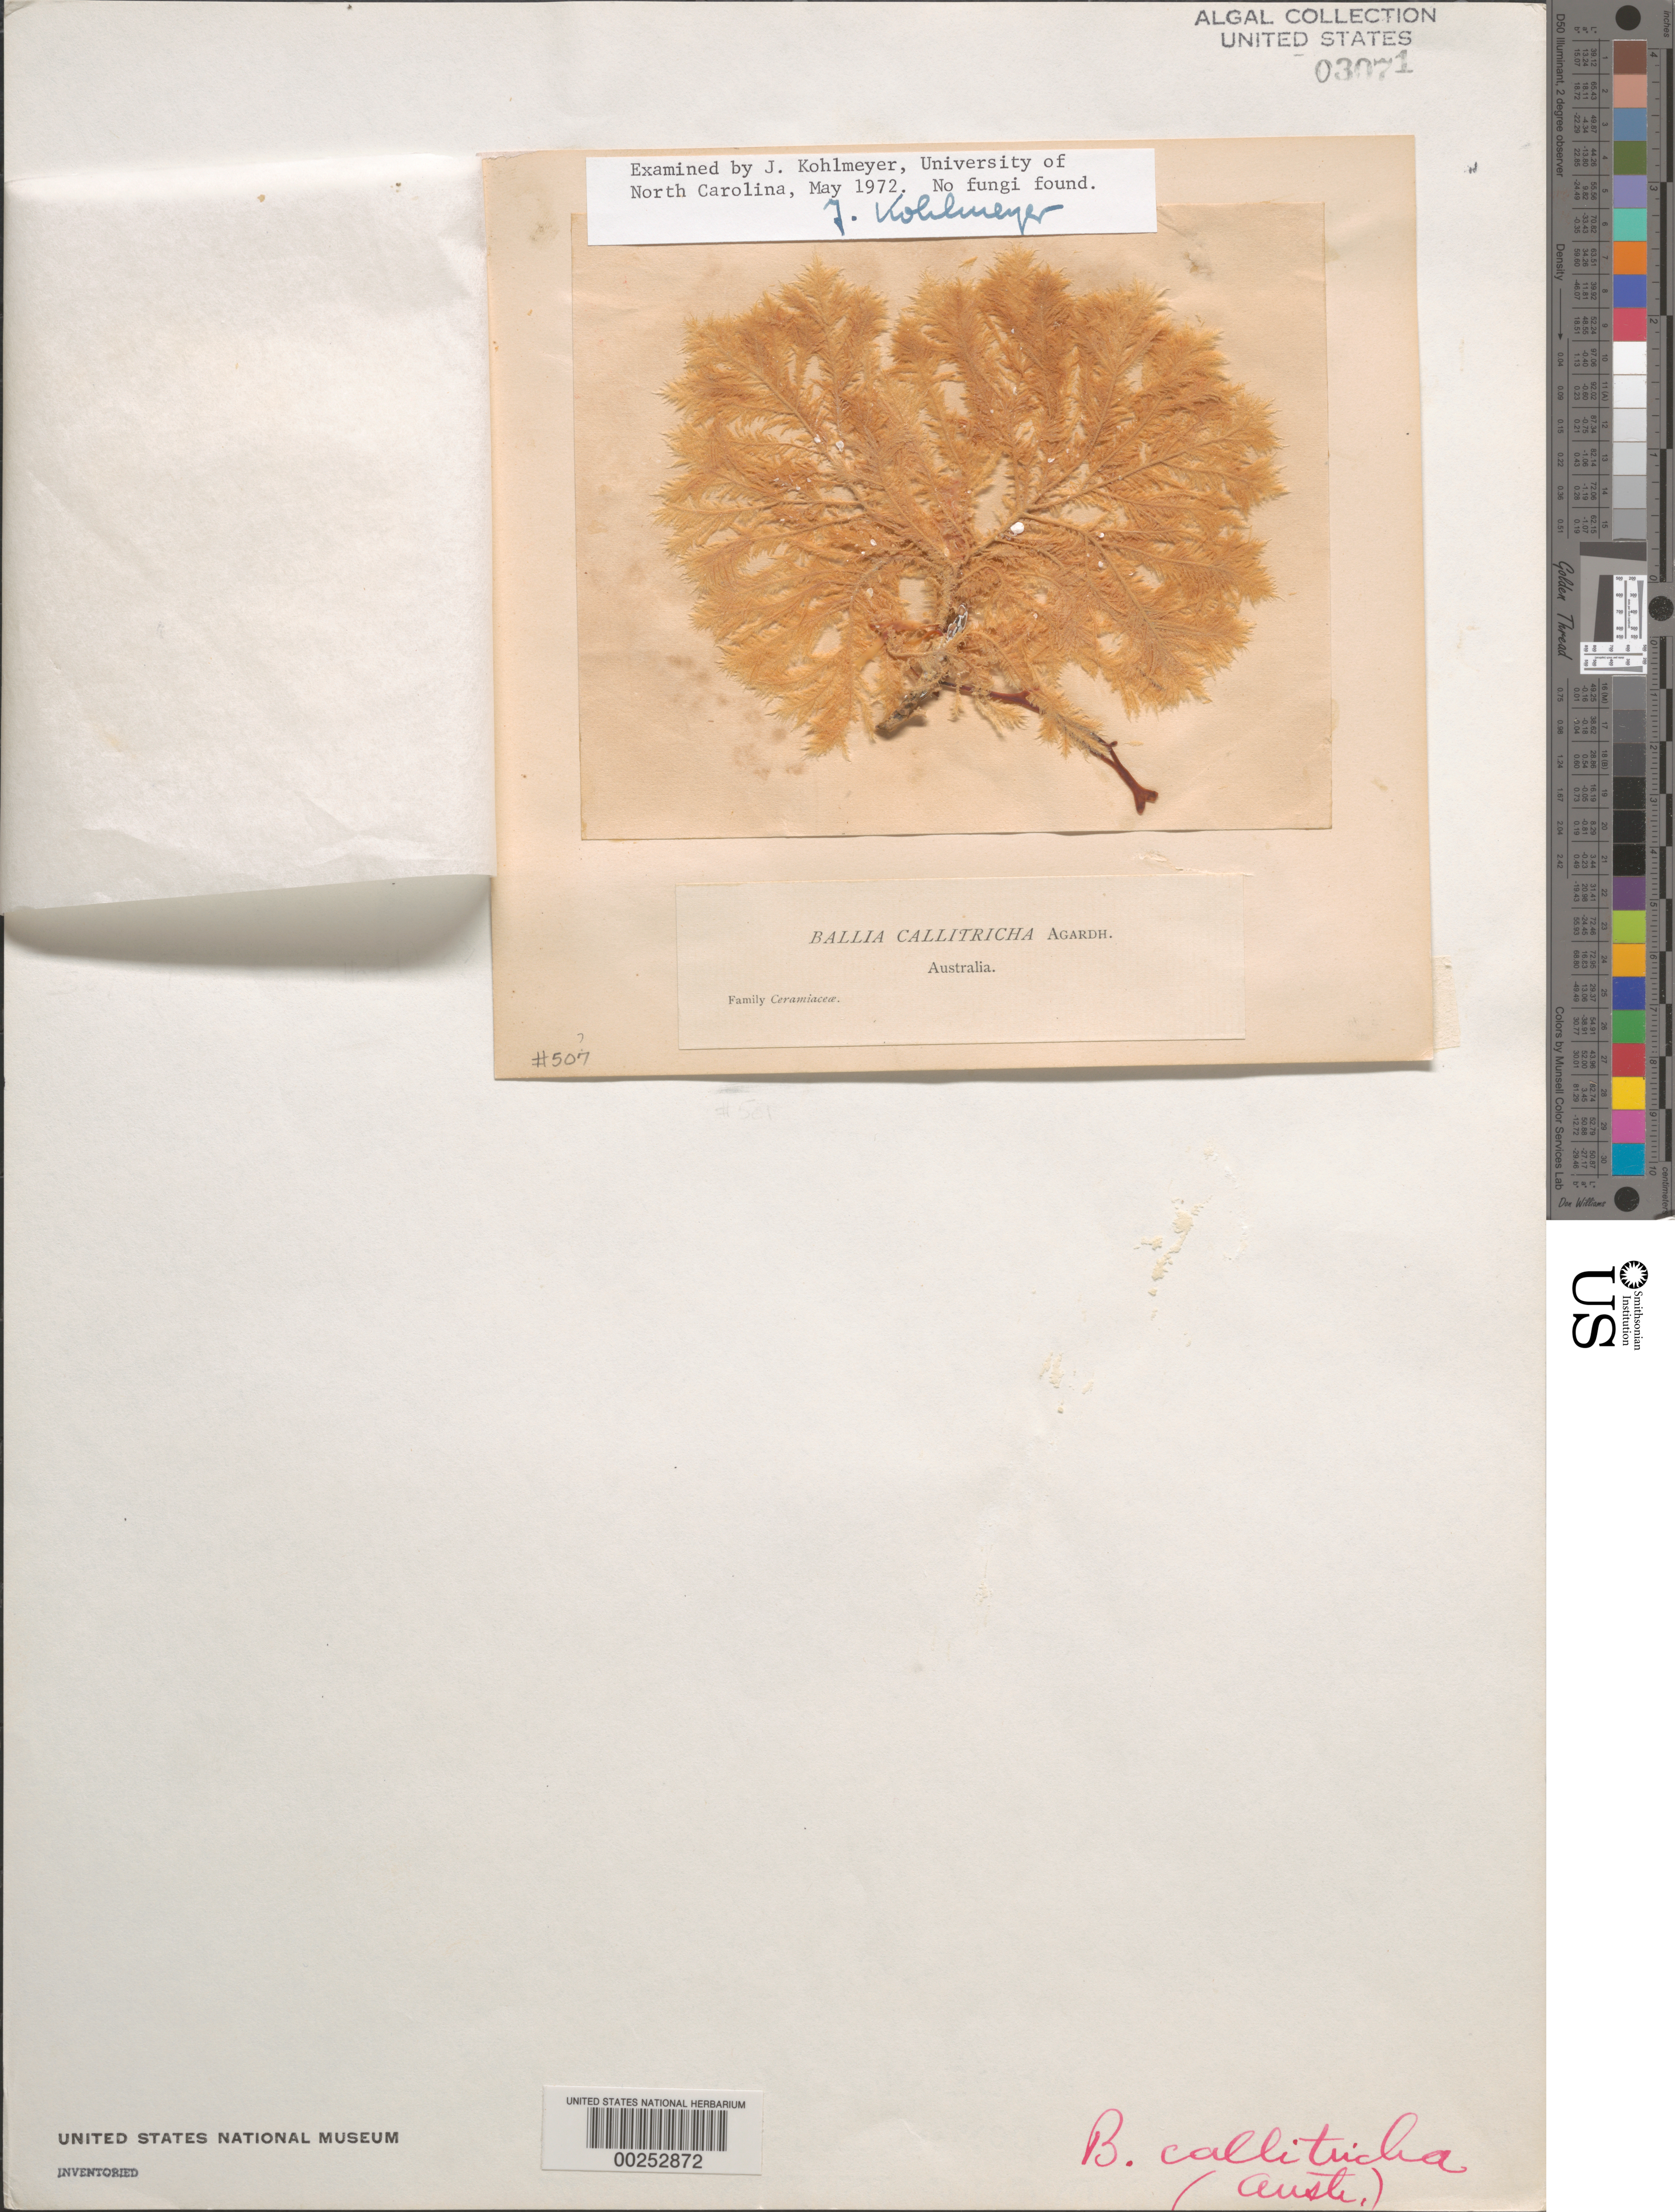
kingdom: Plantae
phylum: Rhodophyta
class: Florideophyceae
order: Balliales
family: Balliaceae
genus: Ballia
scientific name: Ballia callitricha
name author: (C. Agardh) Kützing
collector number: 507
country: Australia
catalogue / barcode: US 3071